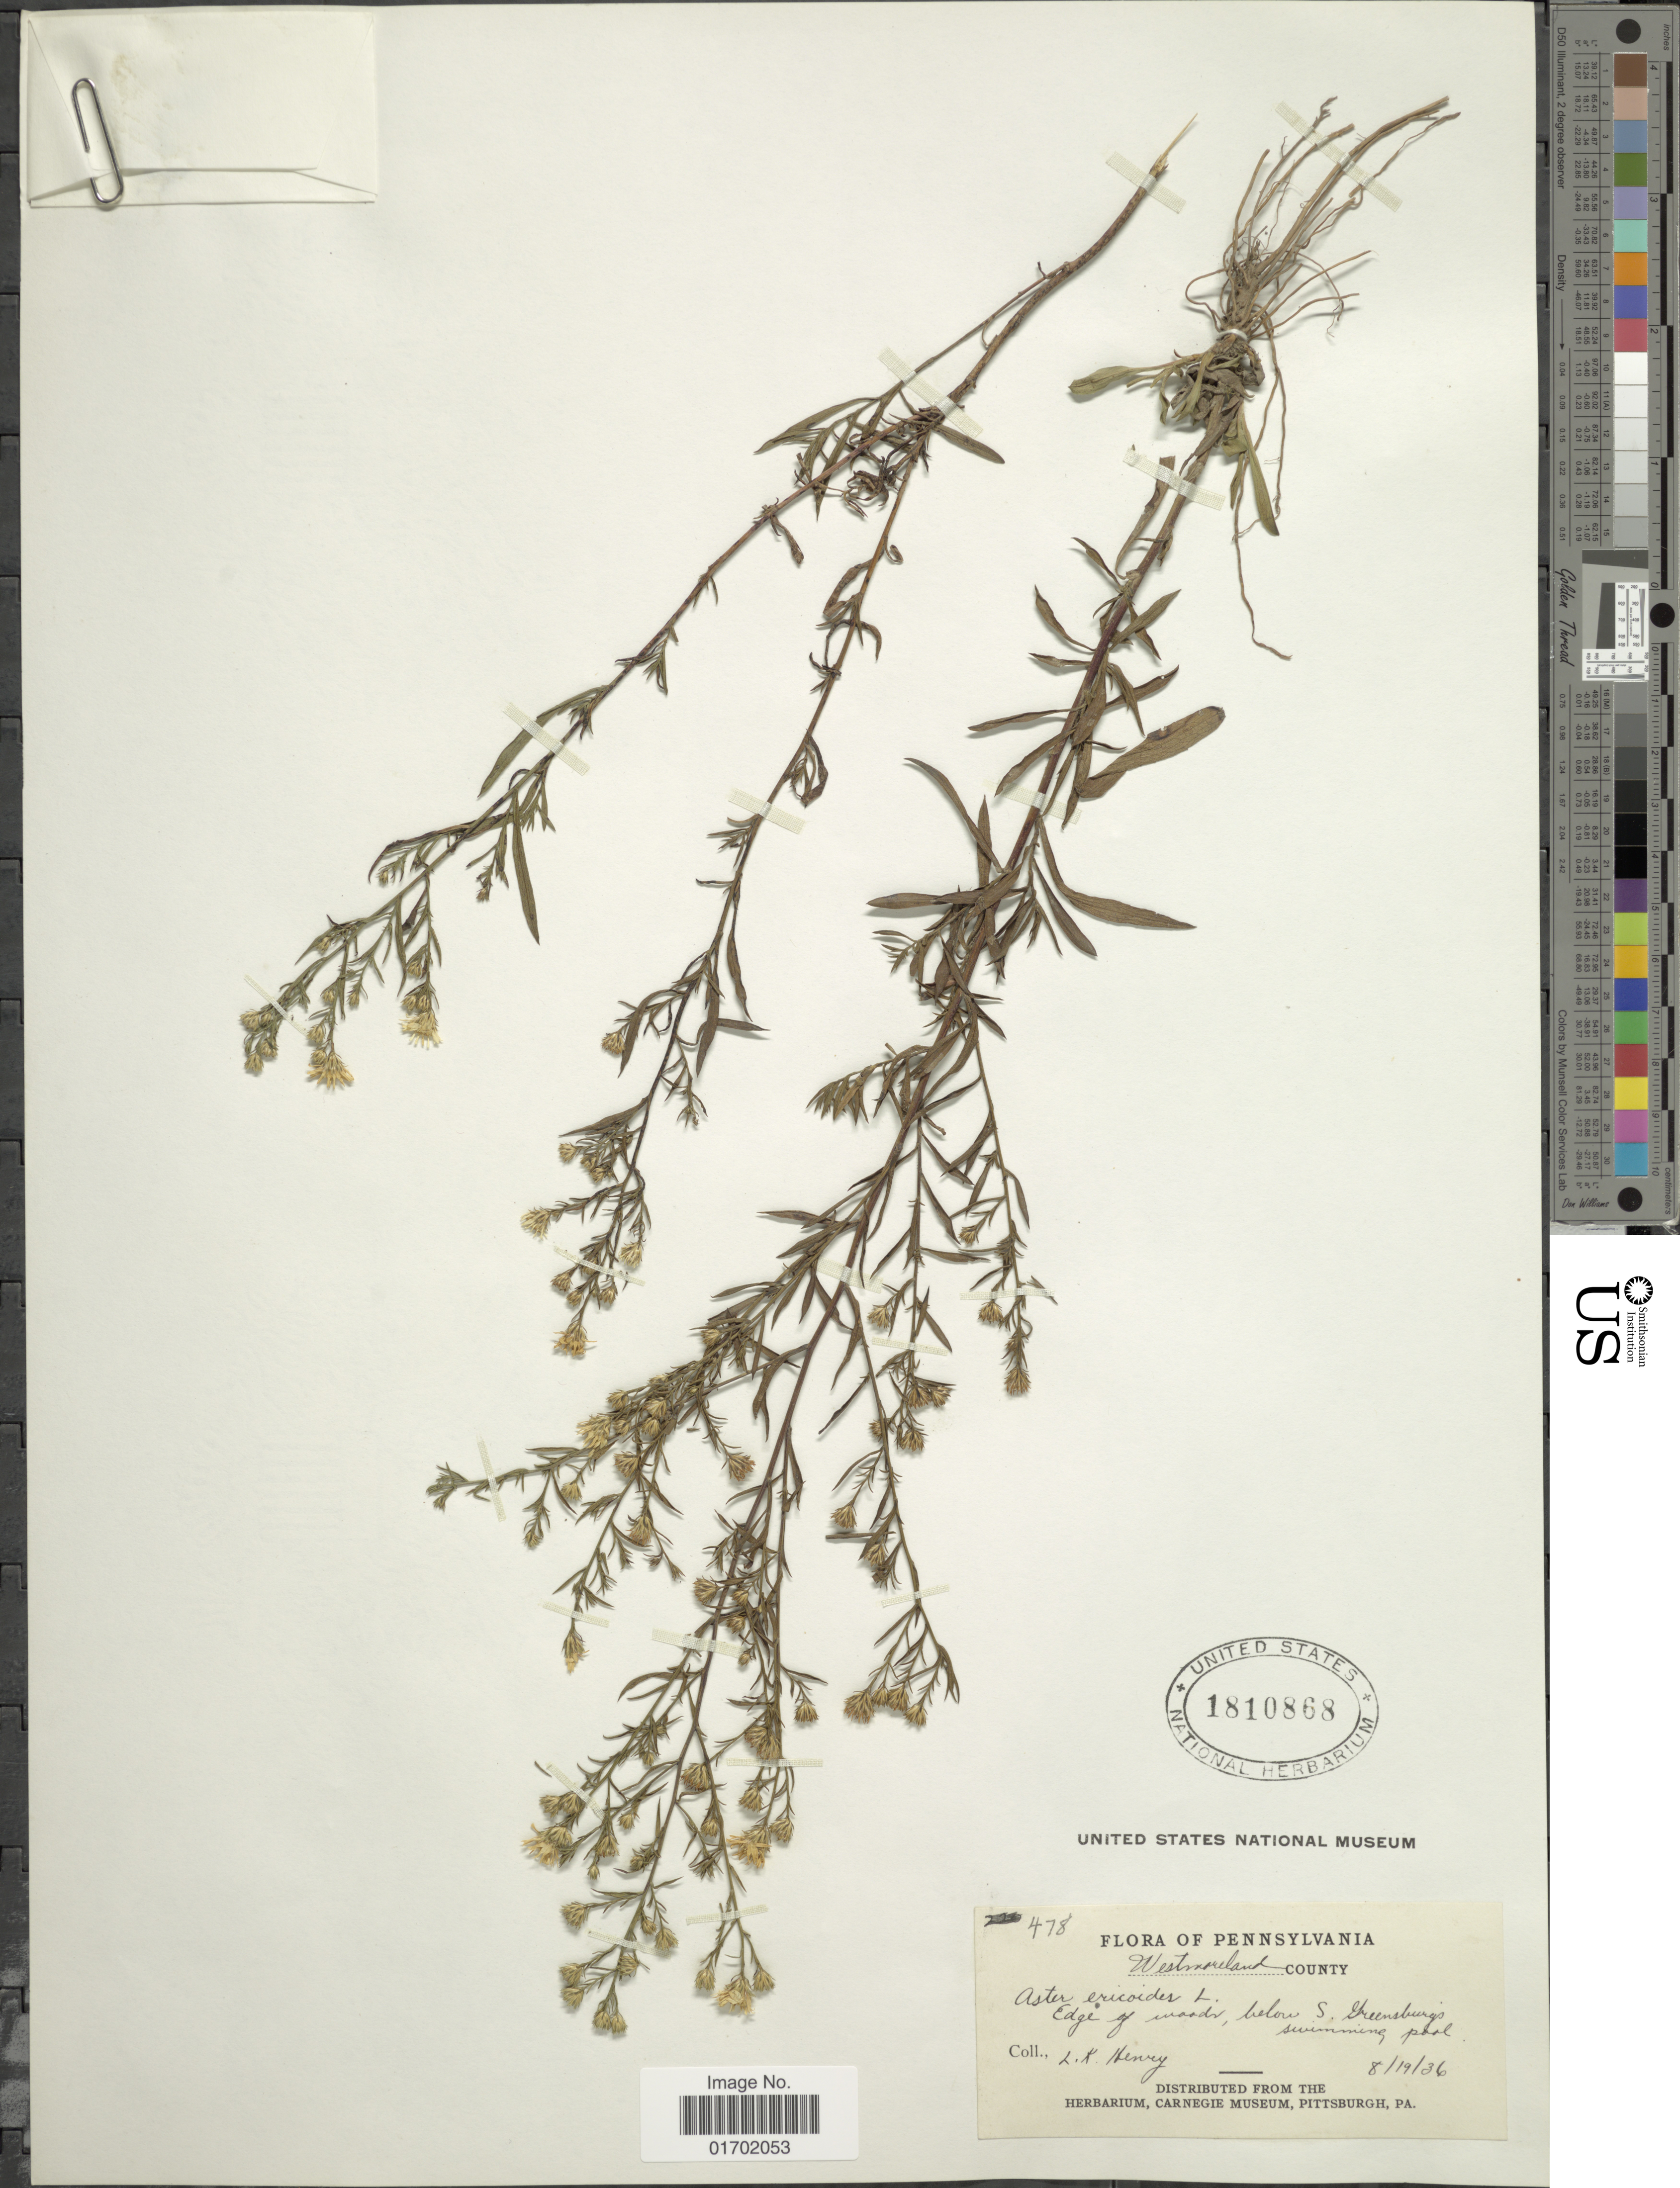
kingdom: Plantae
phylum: Tracheophyta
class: Magnoliopsida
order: Asterales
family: Asteraceae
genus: Symphyotrichum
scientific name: Symphyotrichum pilosum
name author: (Willd.) G.L. Nesom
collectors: L. K. Henry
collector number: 478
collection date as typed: Transcribed d/m/y: 19/8/36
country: United States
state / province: Pennsylvania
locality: Washington County, below S. Greensburg's swimming pool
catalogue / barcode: US 1810868